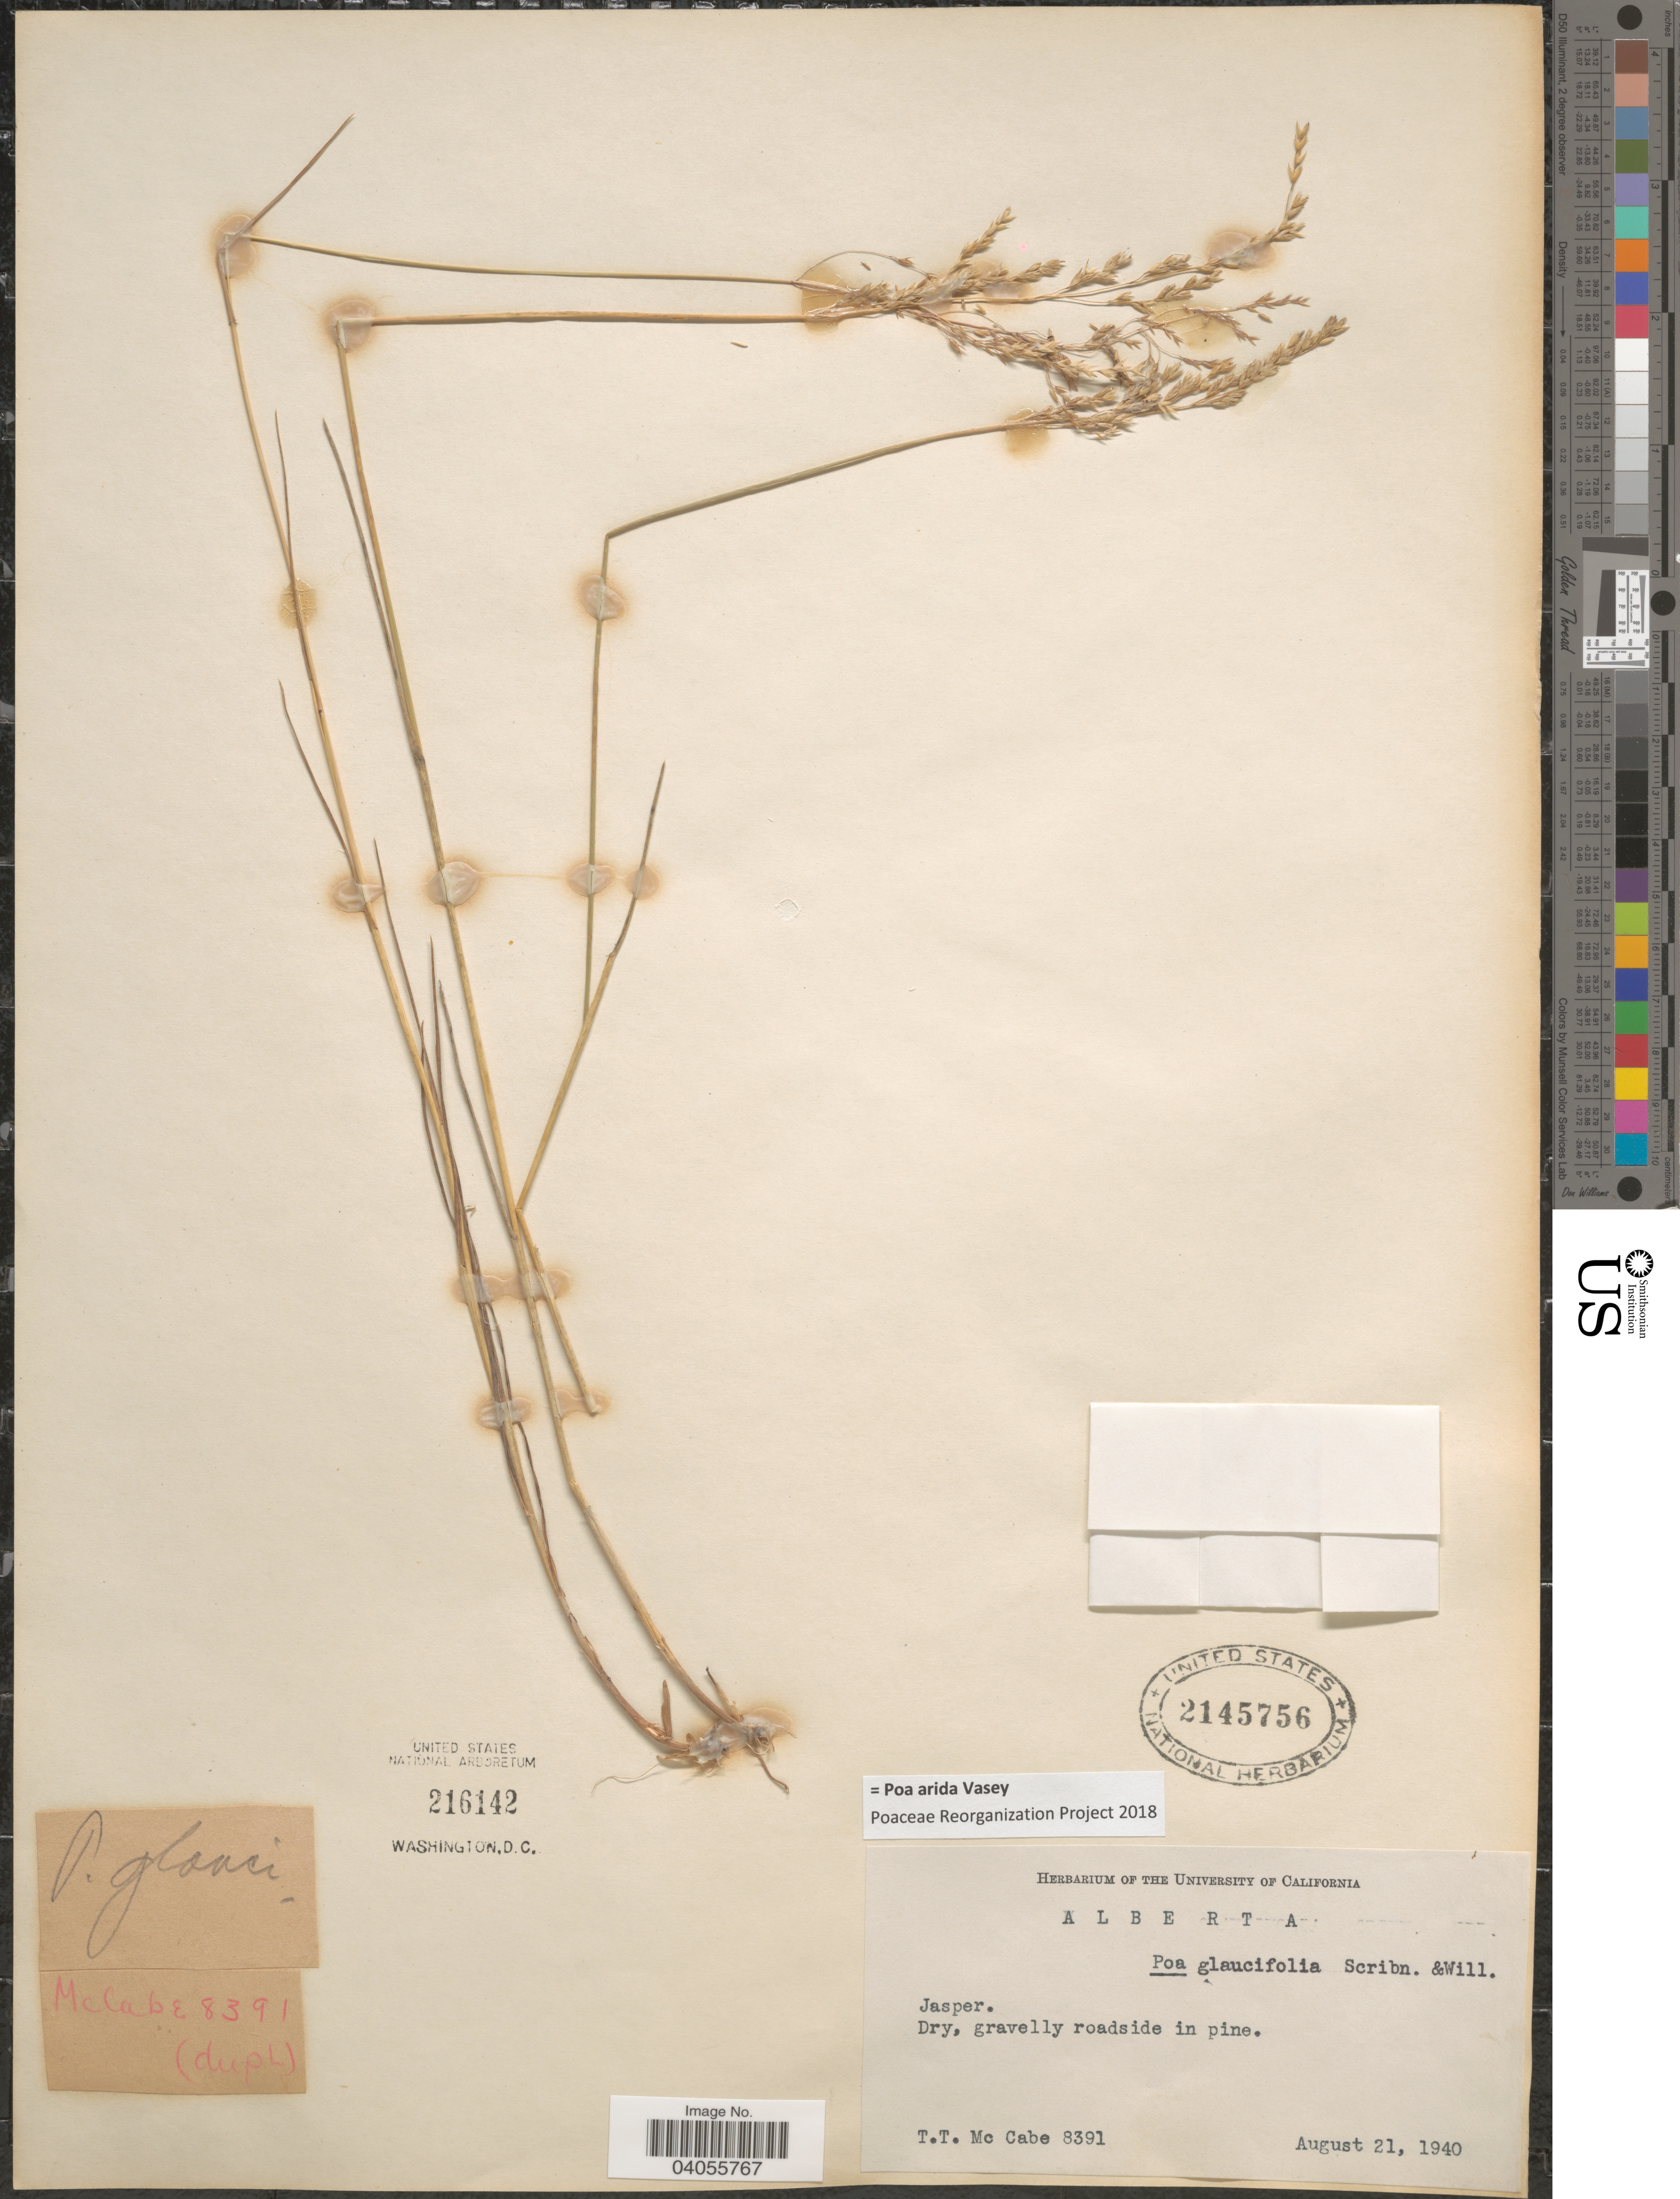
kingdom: Plantae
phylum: Tracheophyta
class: Liliopsida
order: Poales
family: Poaceae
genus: Poa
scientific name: Poa arida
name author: Vasey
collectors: T. McCabe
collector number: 8391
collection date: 1940-08-21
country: Canada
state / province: Alberta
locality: Jasper.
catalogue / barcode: US 2145756